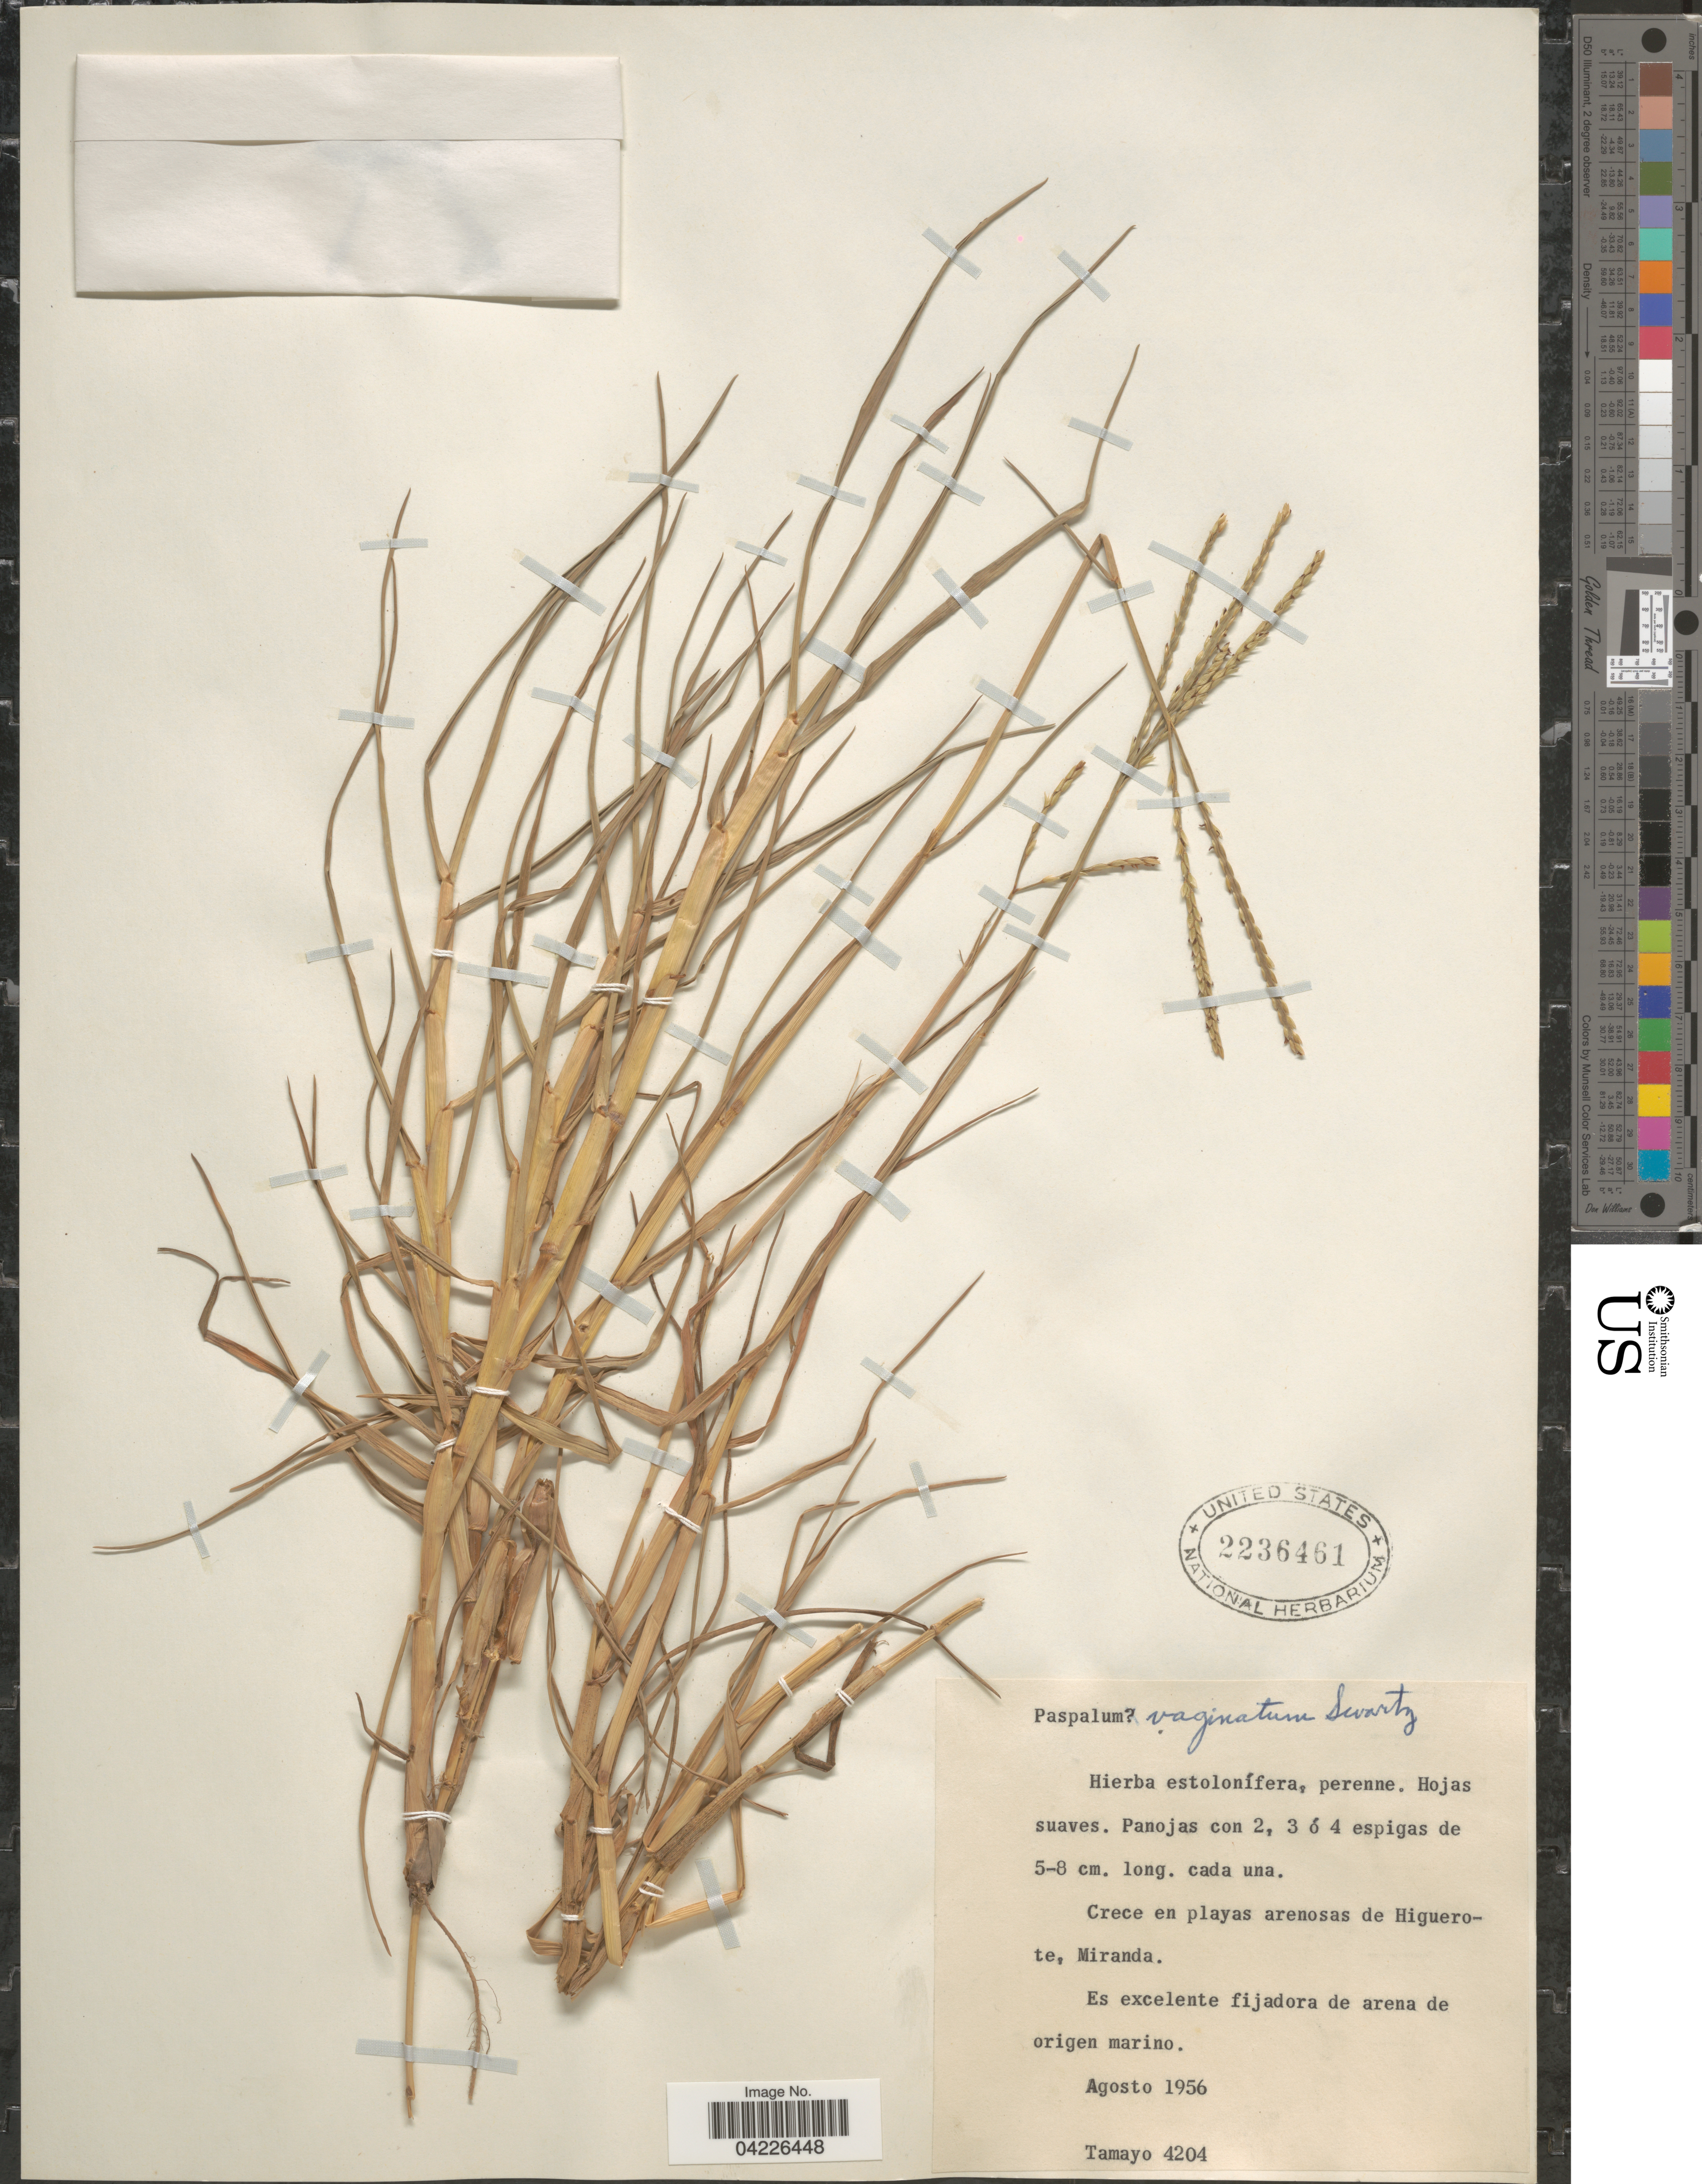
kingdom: Plantae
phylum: Tracheophyta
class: Liliopsida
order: Poales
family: Poaceae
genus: Paspalum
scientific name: Paspalum vaginatum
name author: Sw.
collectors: -. Tamayo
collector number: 4204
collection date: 1956-08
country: Venezuela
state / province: Miranda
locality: Crece en playas arenosas de Higuerote.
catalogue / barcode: US 2236461